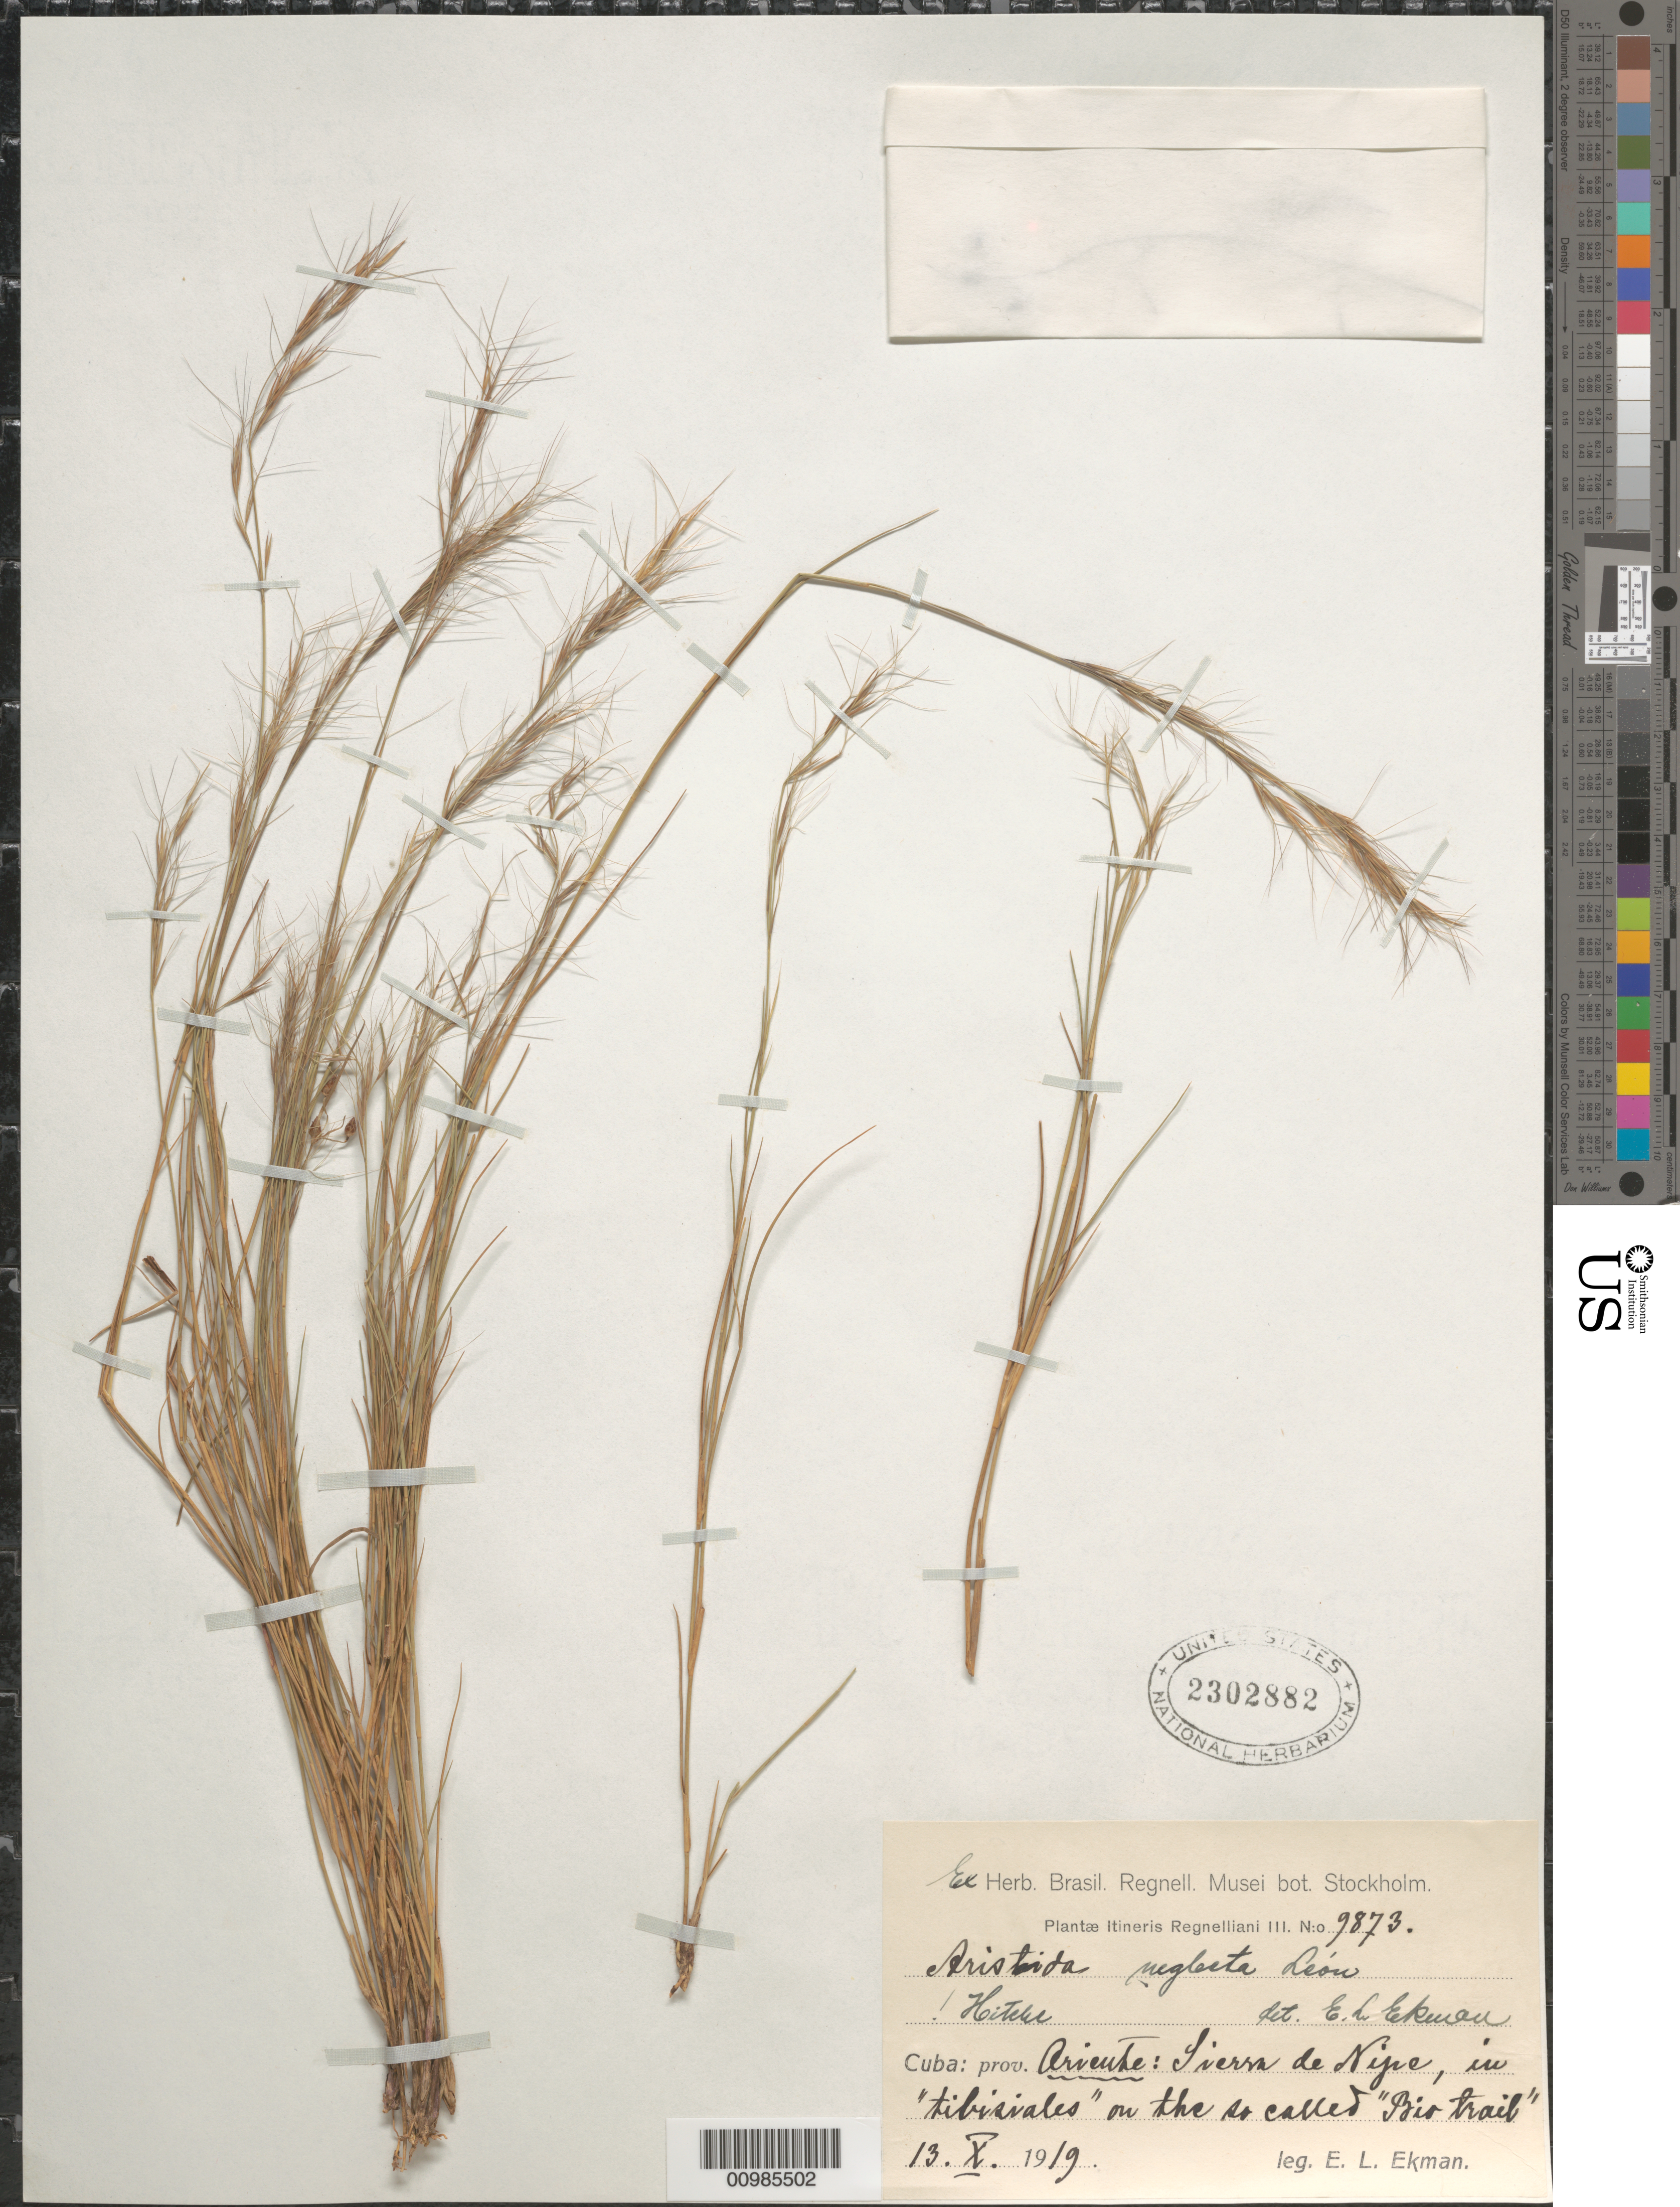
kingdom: Plantae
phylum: Tracheophyta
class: Liliopsida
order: Poales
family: Poaceae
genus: Aristida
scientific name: Aristida neglecta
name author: León ex Hitchc.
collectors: E. L. Ekman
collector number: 9873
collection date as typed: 13 Oct 1919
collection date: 1919-10-13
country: Cuba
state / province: Holguín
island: Cuba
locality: Sierra de Nipe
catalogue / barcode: US 2302882